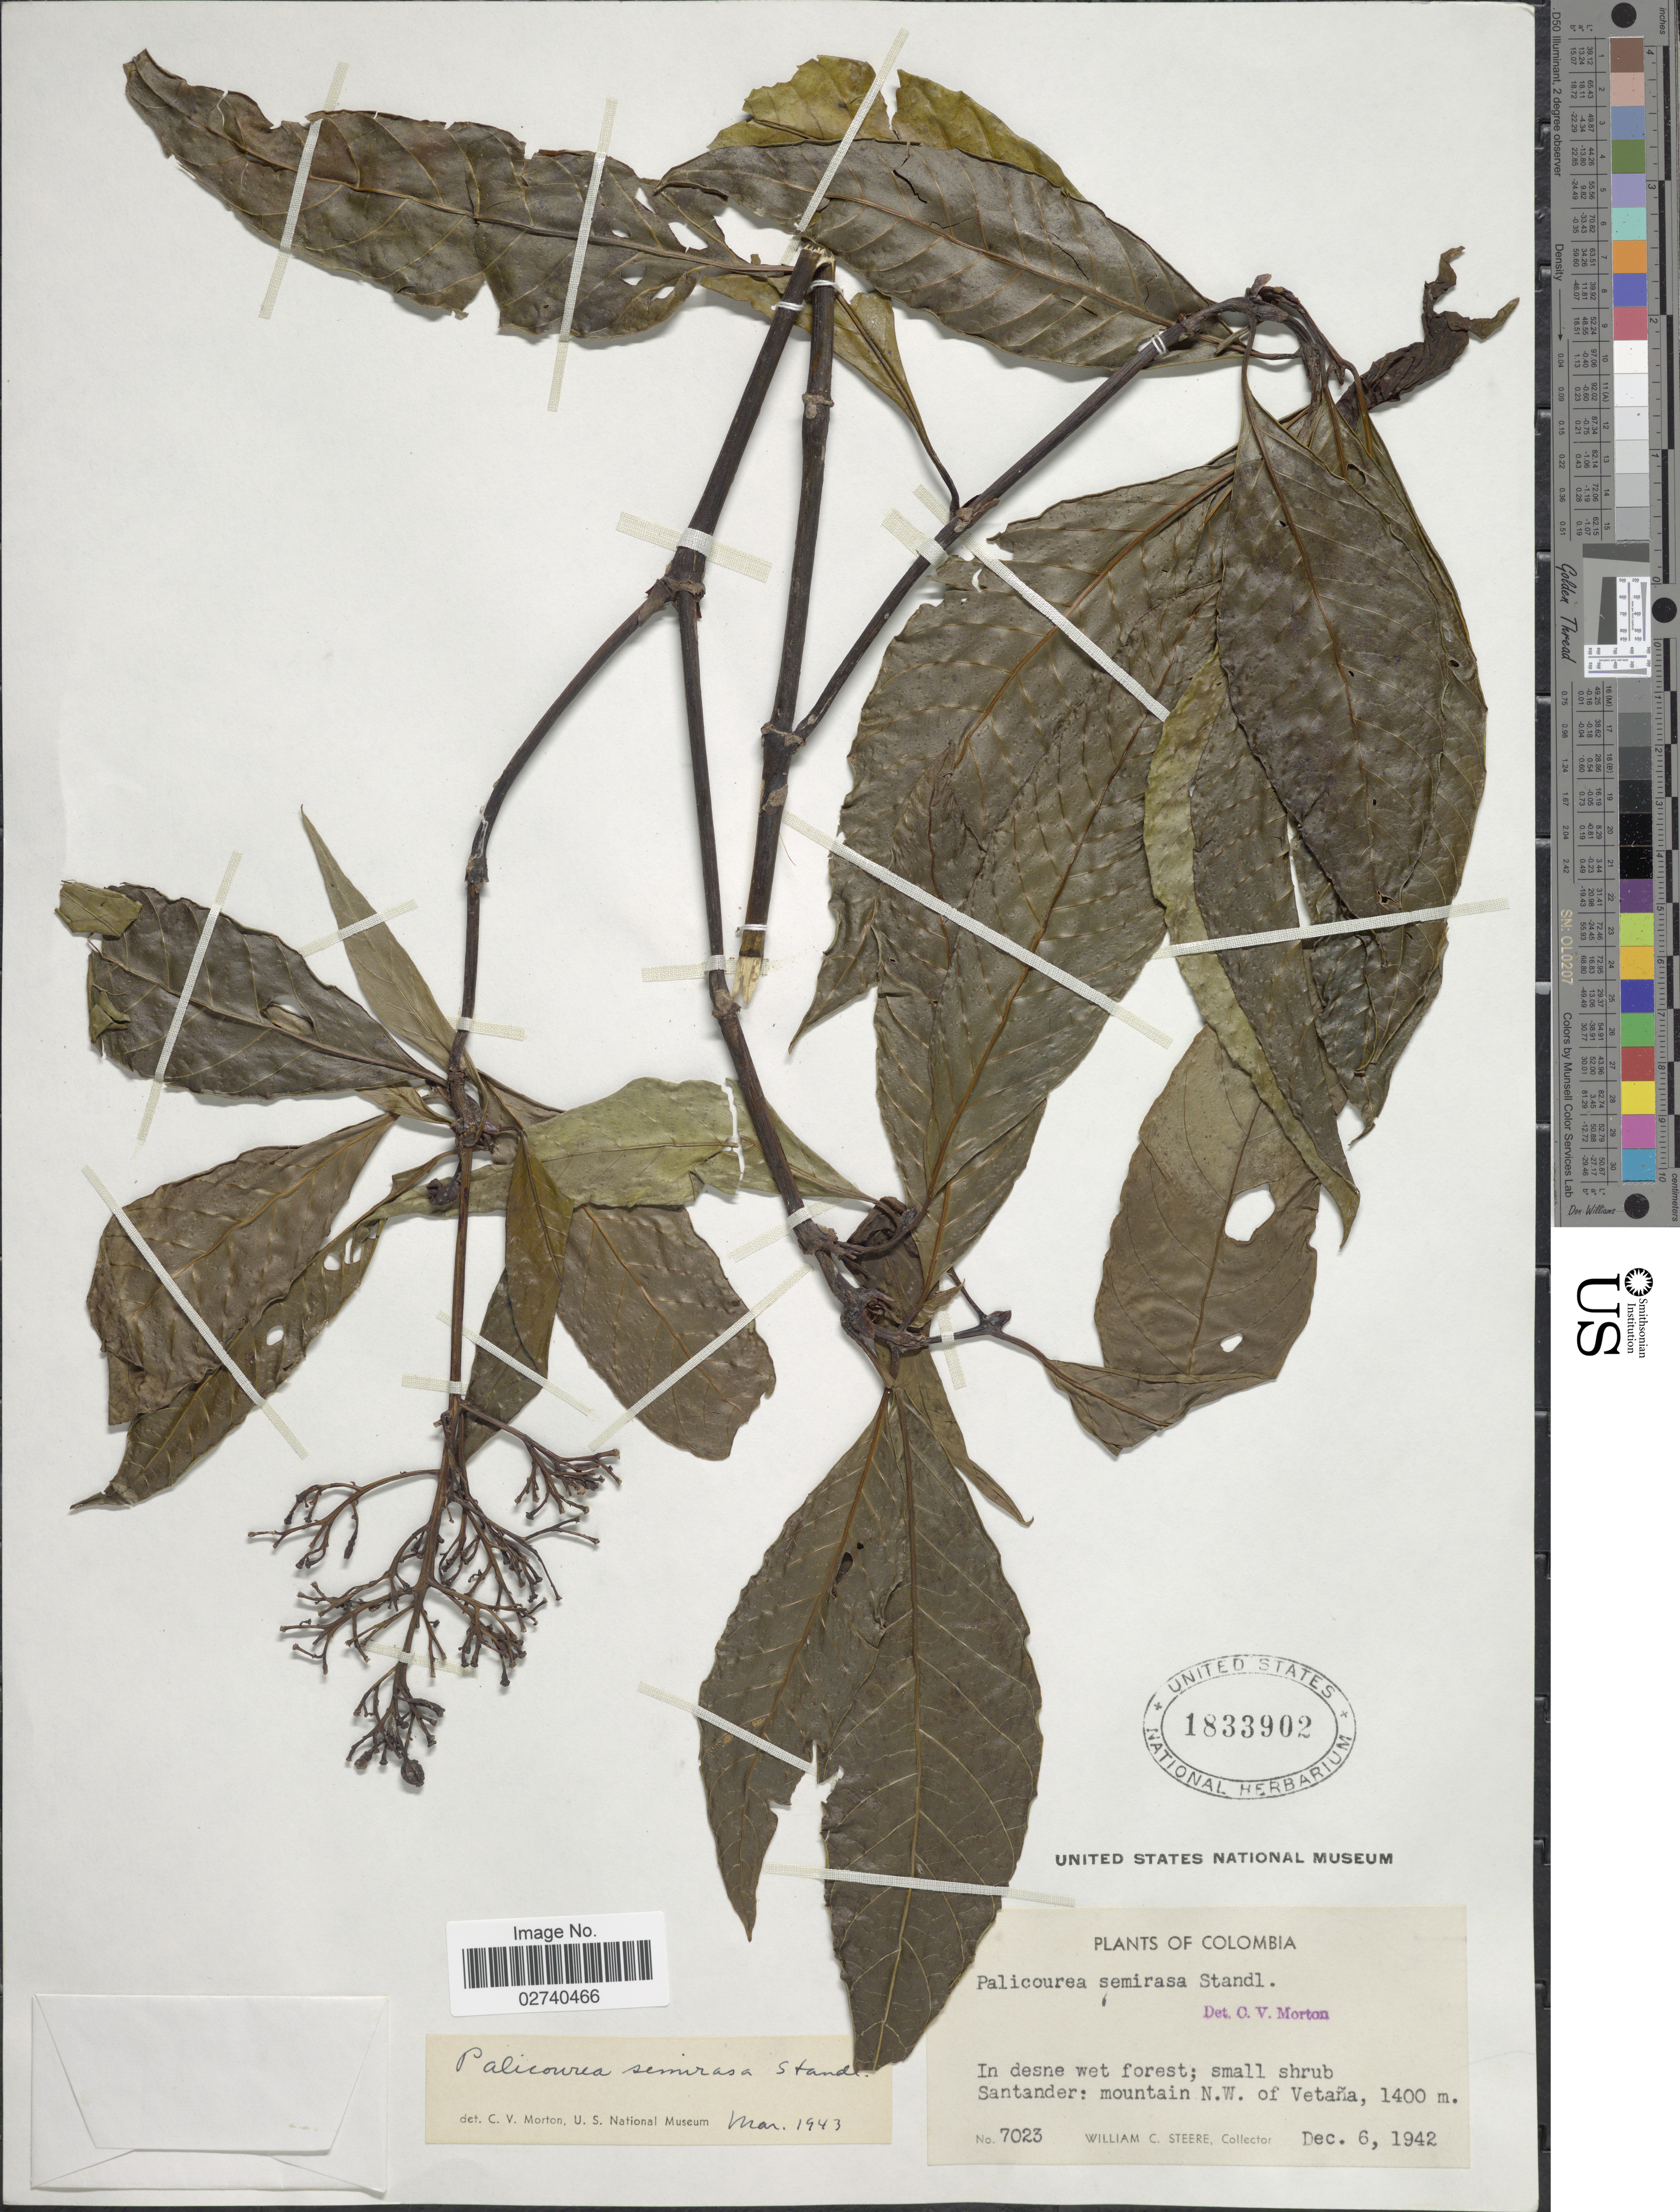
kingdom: Plantae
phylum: Tracheophyta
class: Magnoliopsida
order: Gentianales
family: Rubiaceae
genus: Palicourea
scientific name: Palicourea semirasa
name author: Standl.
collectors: W. C. Steere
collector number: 7023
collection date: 1942-12-06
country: Colombia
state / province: Santander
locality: Mountain N.W. of Vetaña.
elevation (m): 1400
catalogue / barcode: US 1833902